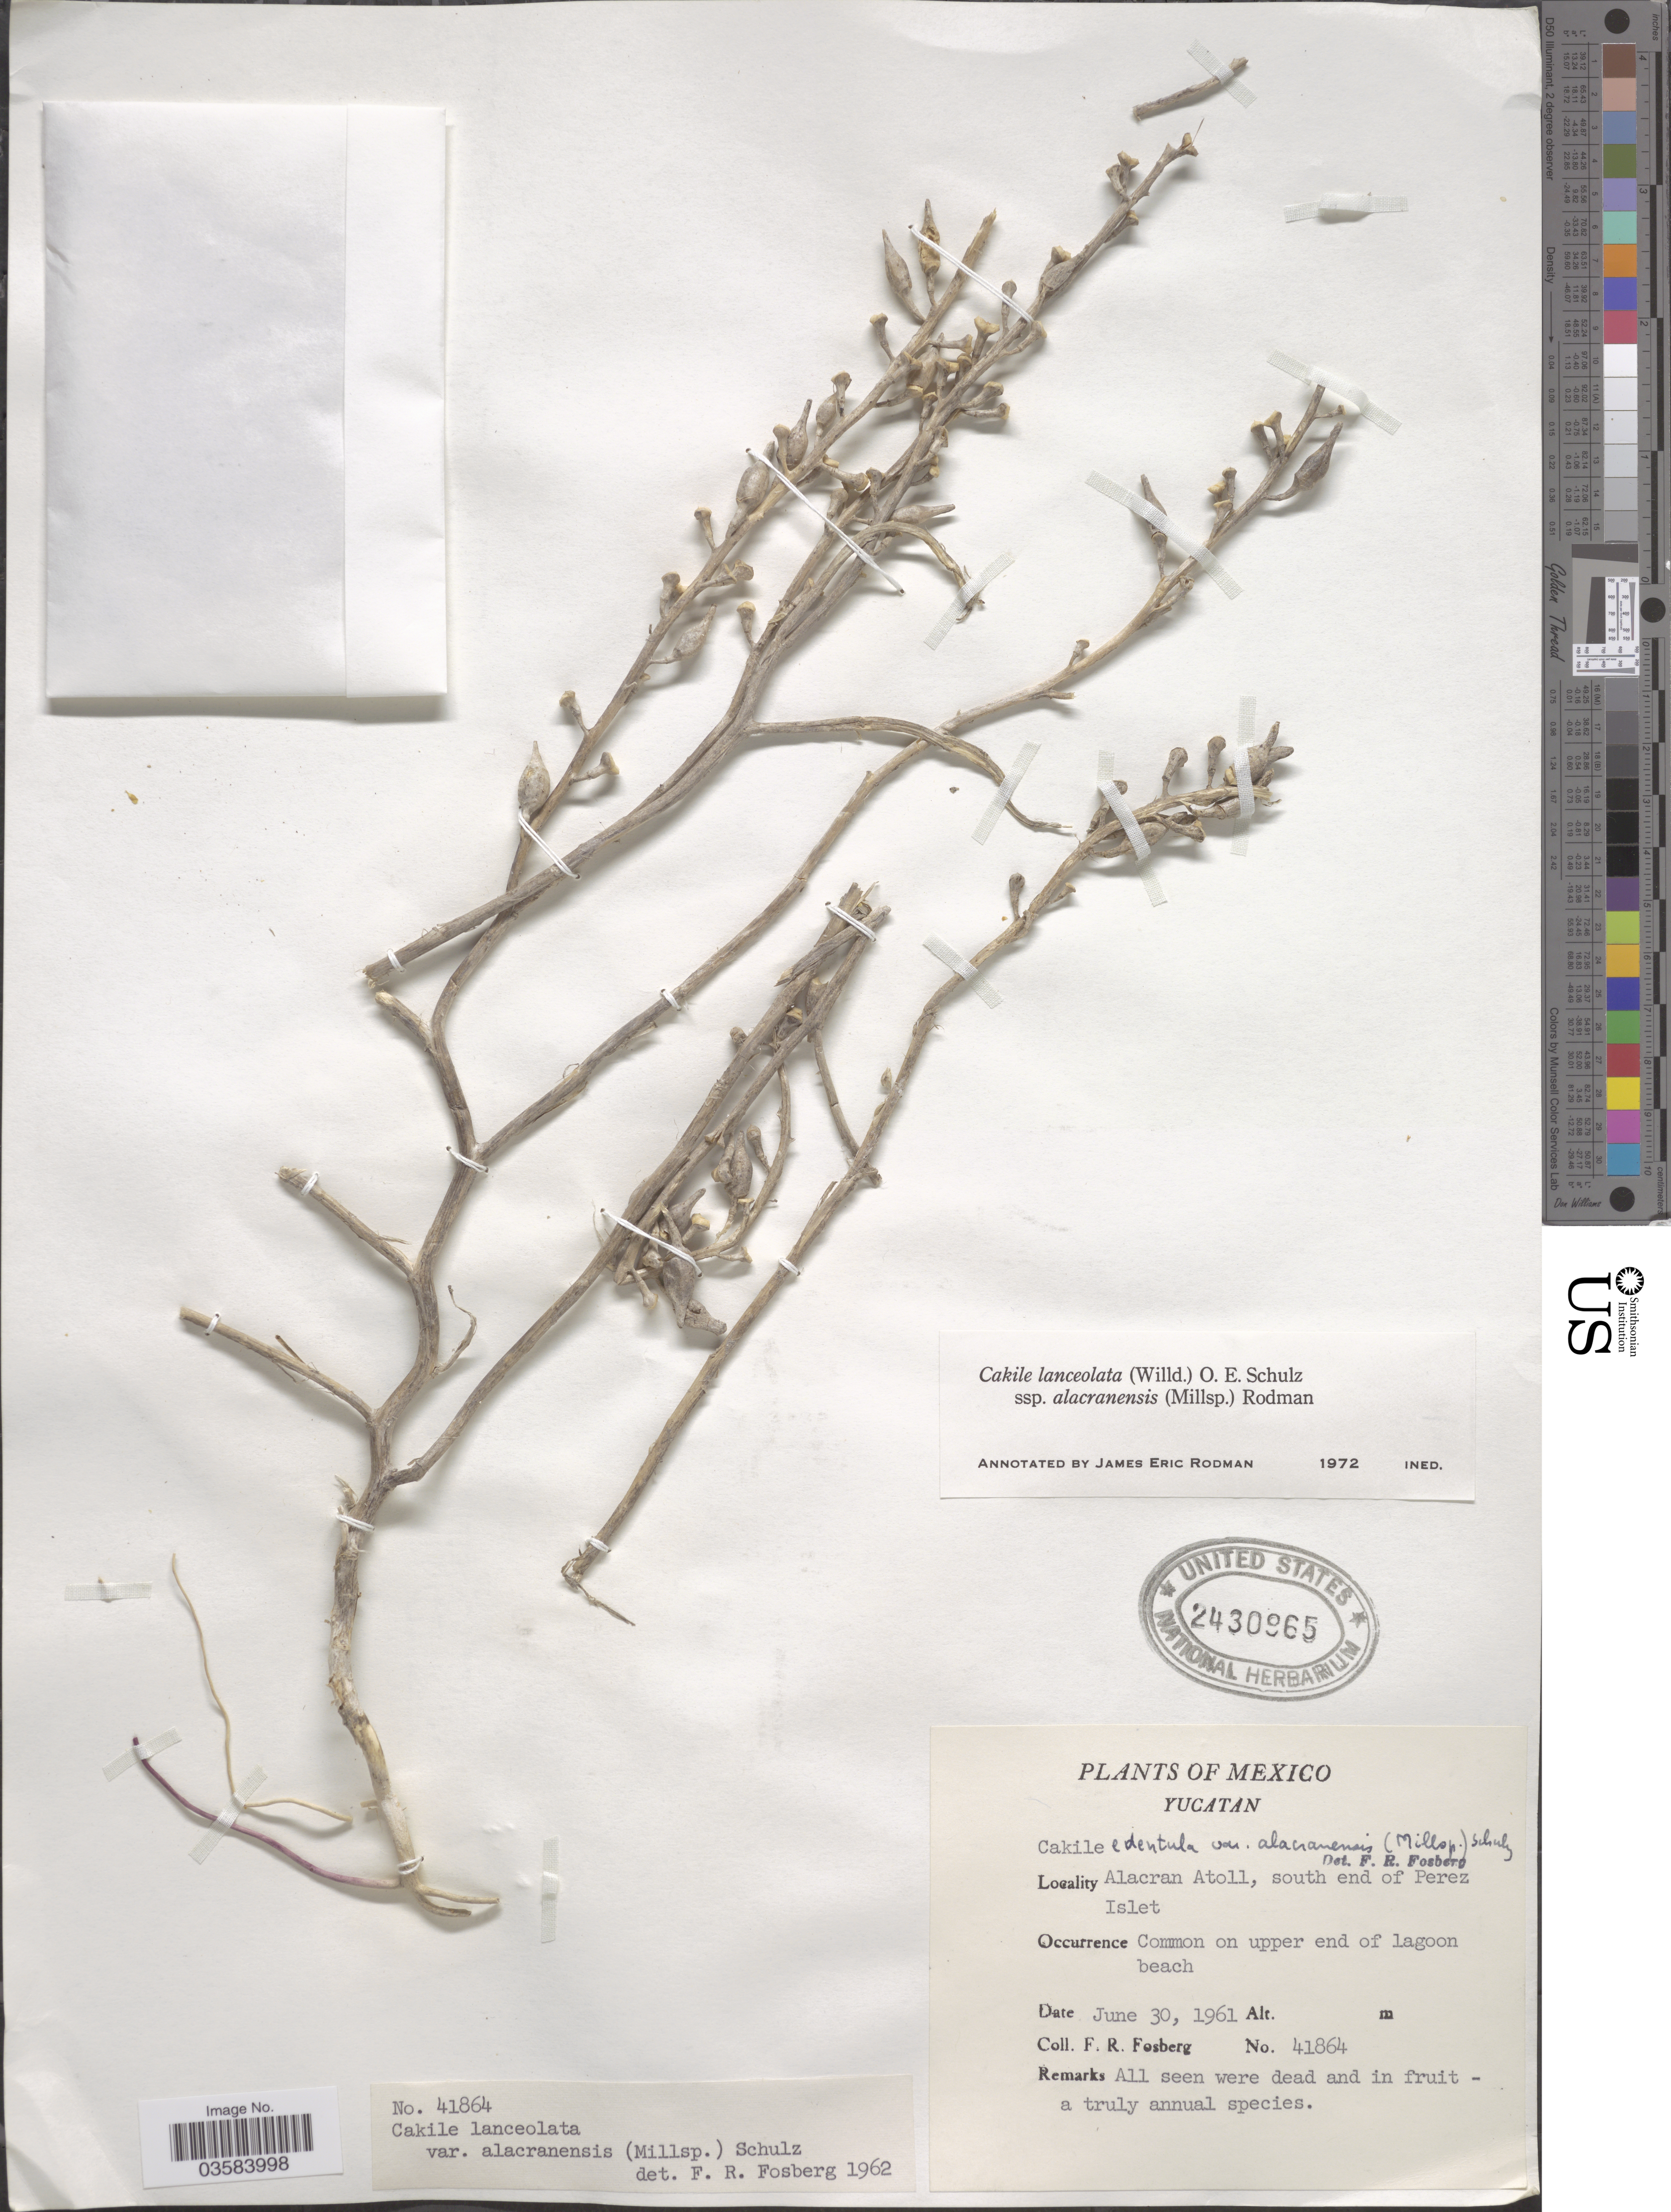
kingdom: Plantae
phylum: Tracheophyta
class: Magnoliopsida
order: Brassicales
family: Brassicaceae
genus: Cakile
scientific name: Cakile lanceolata subsp. fusiformis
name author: (Greene) Rodman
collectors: F. R. Fosberg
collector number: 41864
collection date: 1961-06-30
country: Mexico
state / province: Yucatán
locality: Alacran Atoll, south end of Perez Islet.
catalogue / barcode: US 2430965